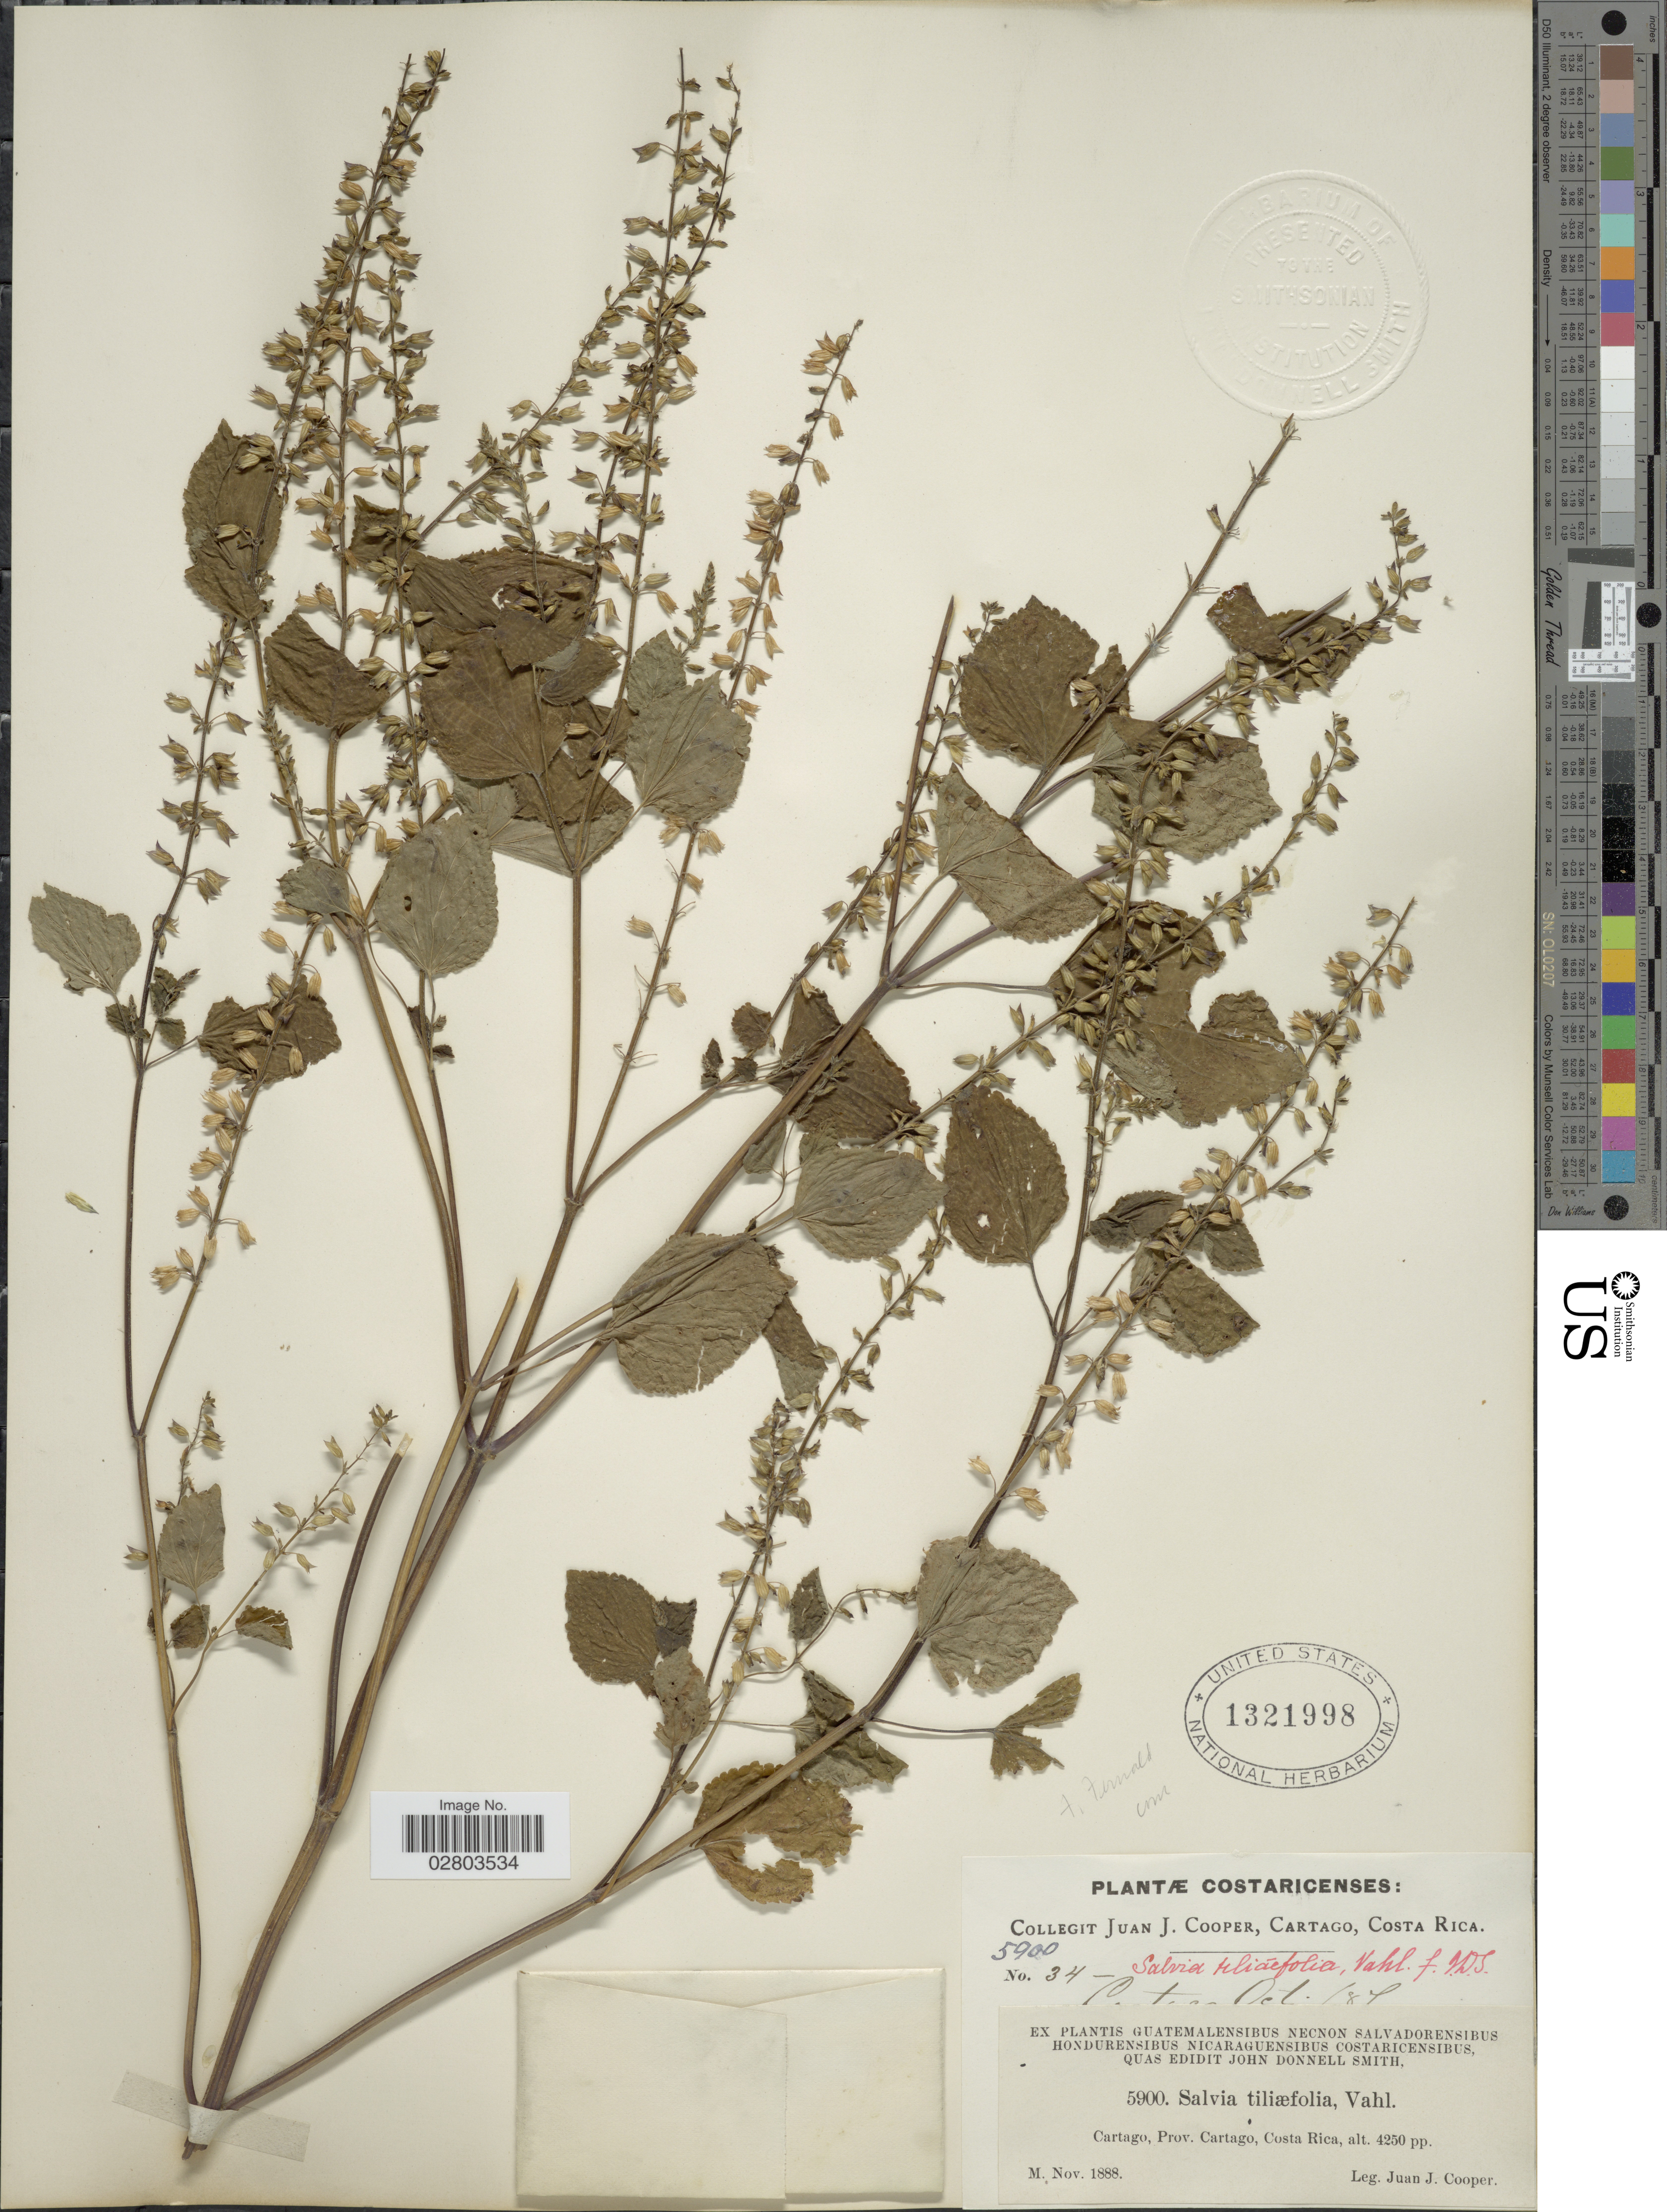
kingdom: Plantae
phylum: Tracheophyta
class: Magnoliopsida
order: Lamiales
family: Lamiaceae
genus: Salvia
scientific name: Salvia tiliifolia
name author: Vahl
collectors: J. J. Cooper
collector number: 5900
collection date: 1888-11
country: Costa Rica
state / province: Cartago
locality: Cartago.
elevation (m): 1295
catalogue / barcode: US 1321998